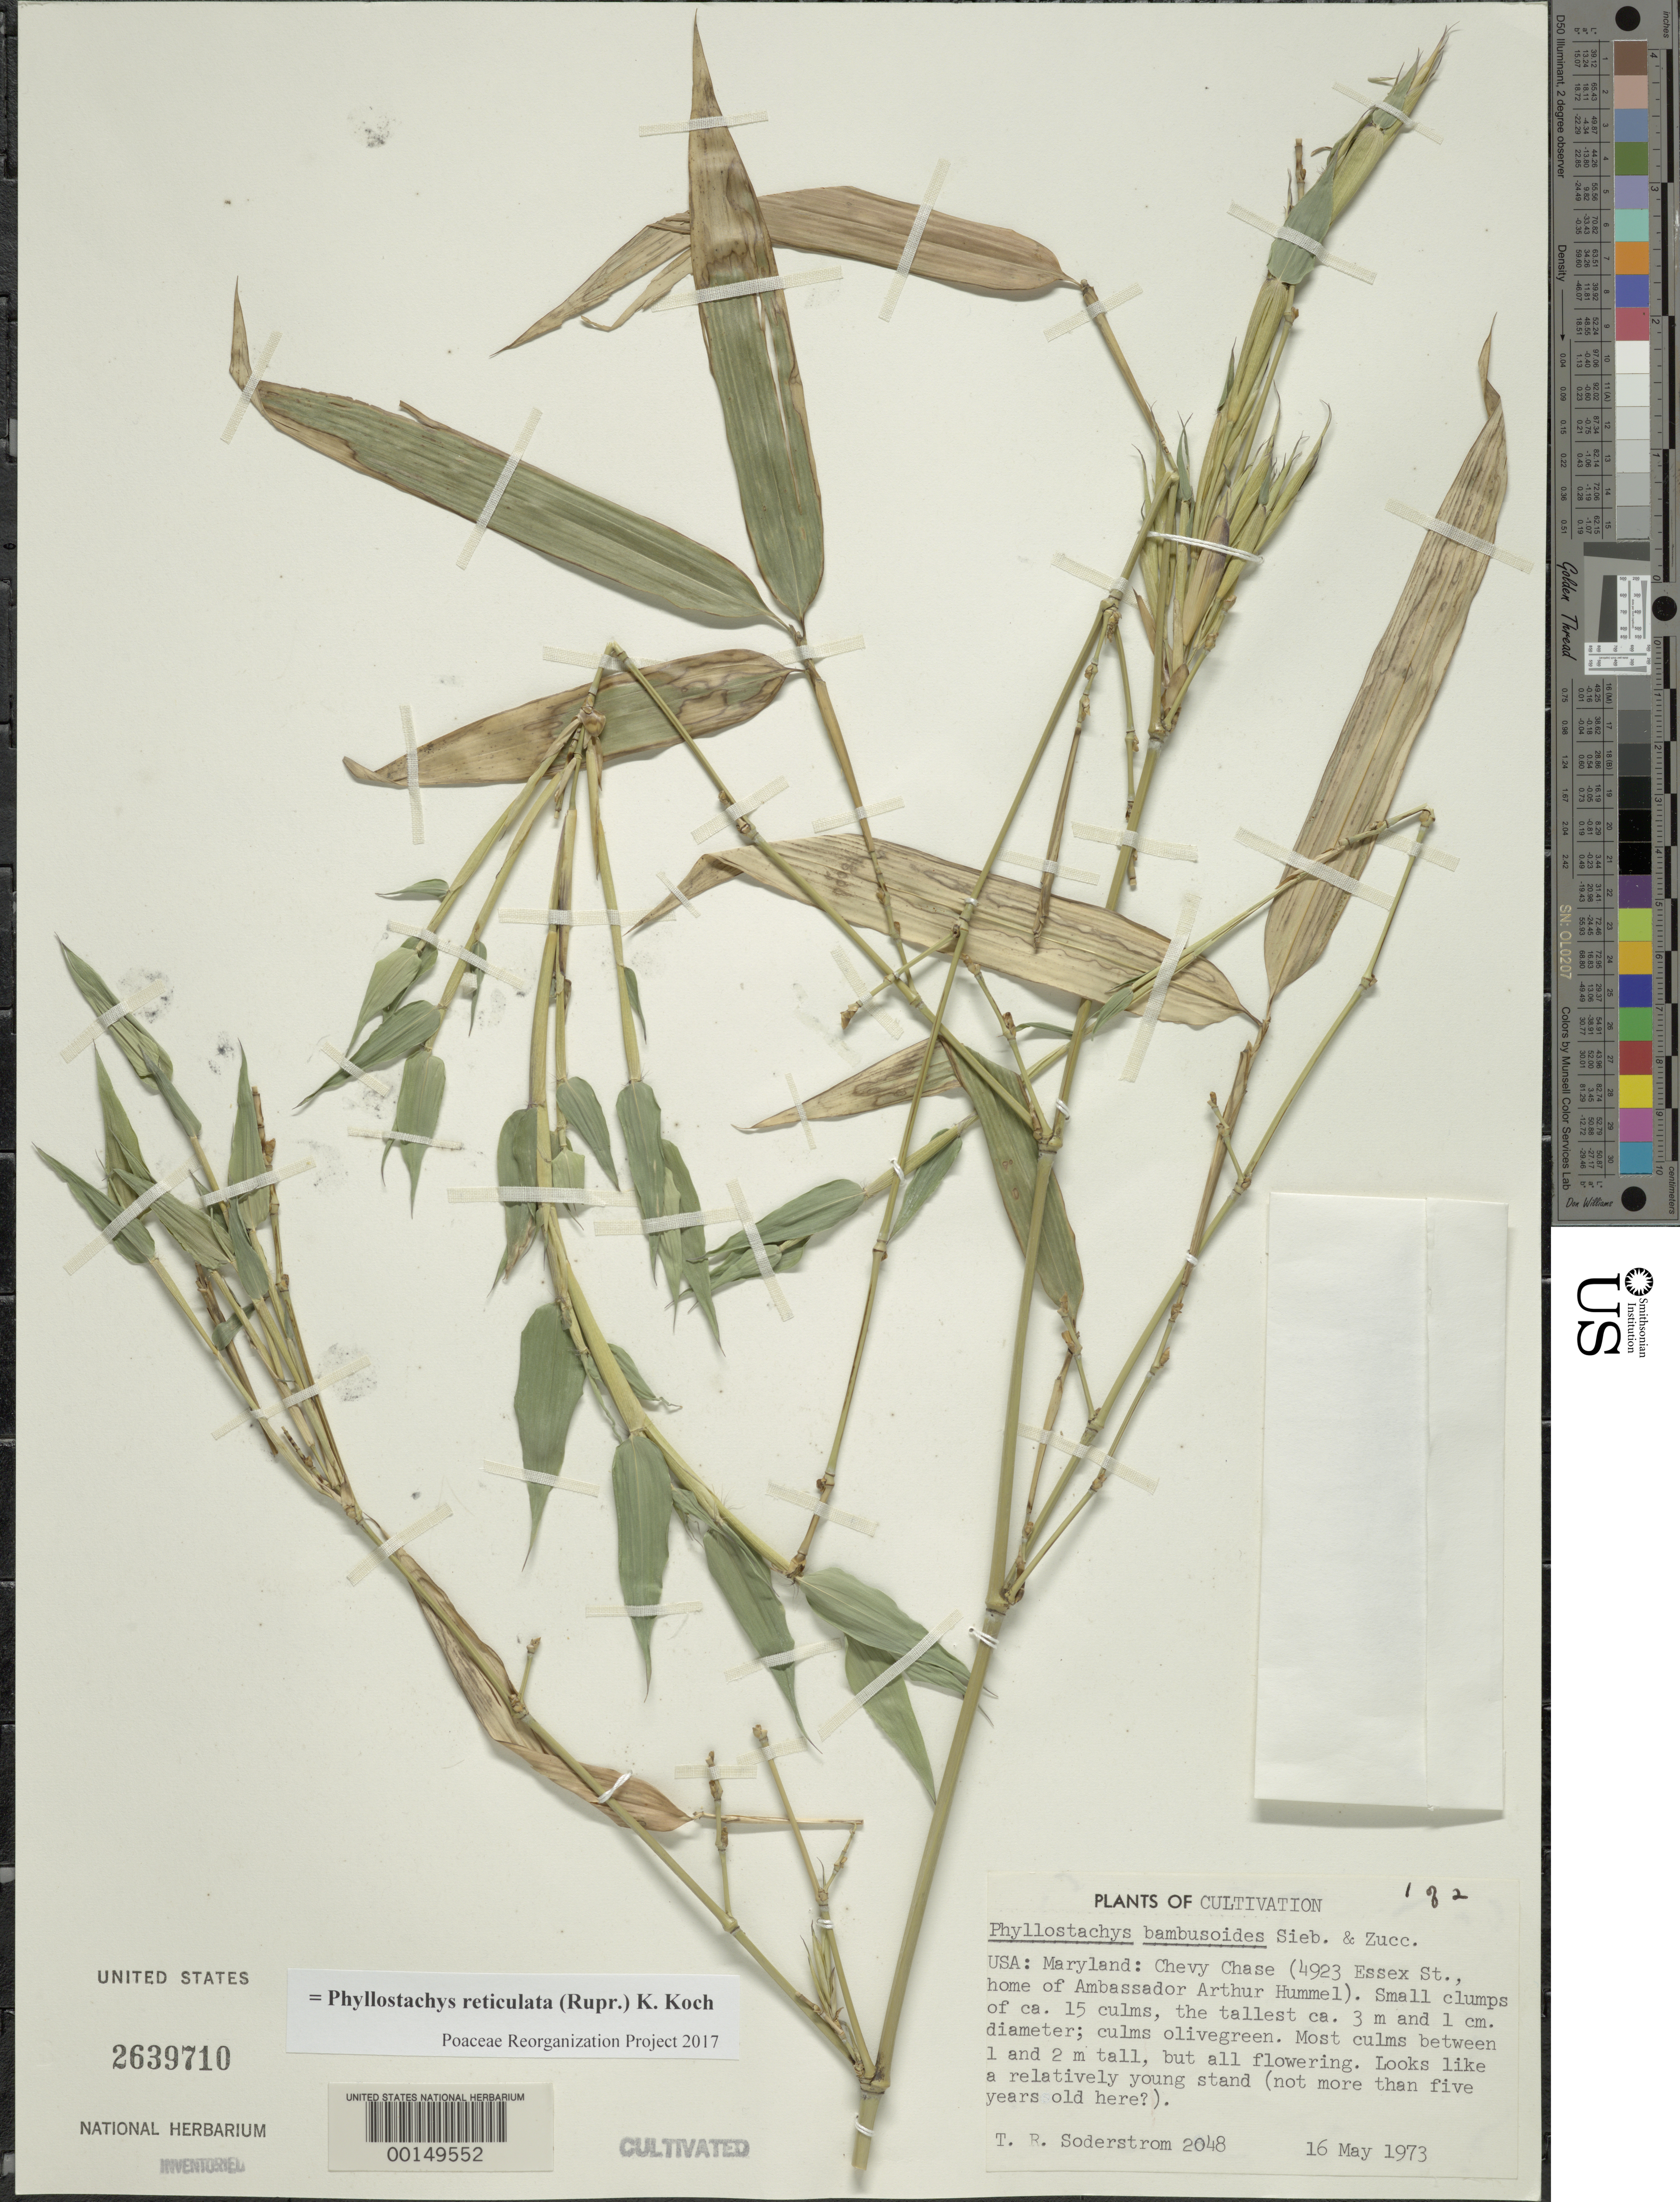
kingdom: Plantae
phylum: Tracheophyta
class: Liliopsida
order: Poales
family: Poaceae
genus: Phyllostachys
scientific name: Phyllostachys reticulata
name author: (Rupr.) K. Koch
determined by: Poaceae Reorganization Project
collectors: T. R. Soderstrom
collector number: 2048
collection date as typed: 16 May 1973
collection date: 1973-05-16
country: United States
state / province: Maryland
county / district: Montgomery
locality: Chevy Chase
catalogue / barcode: US 2639710